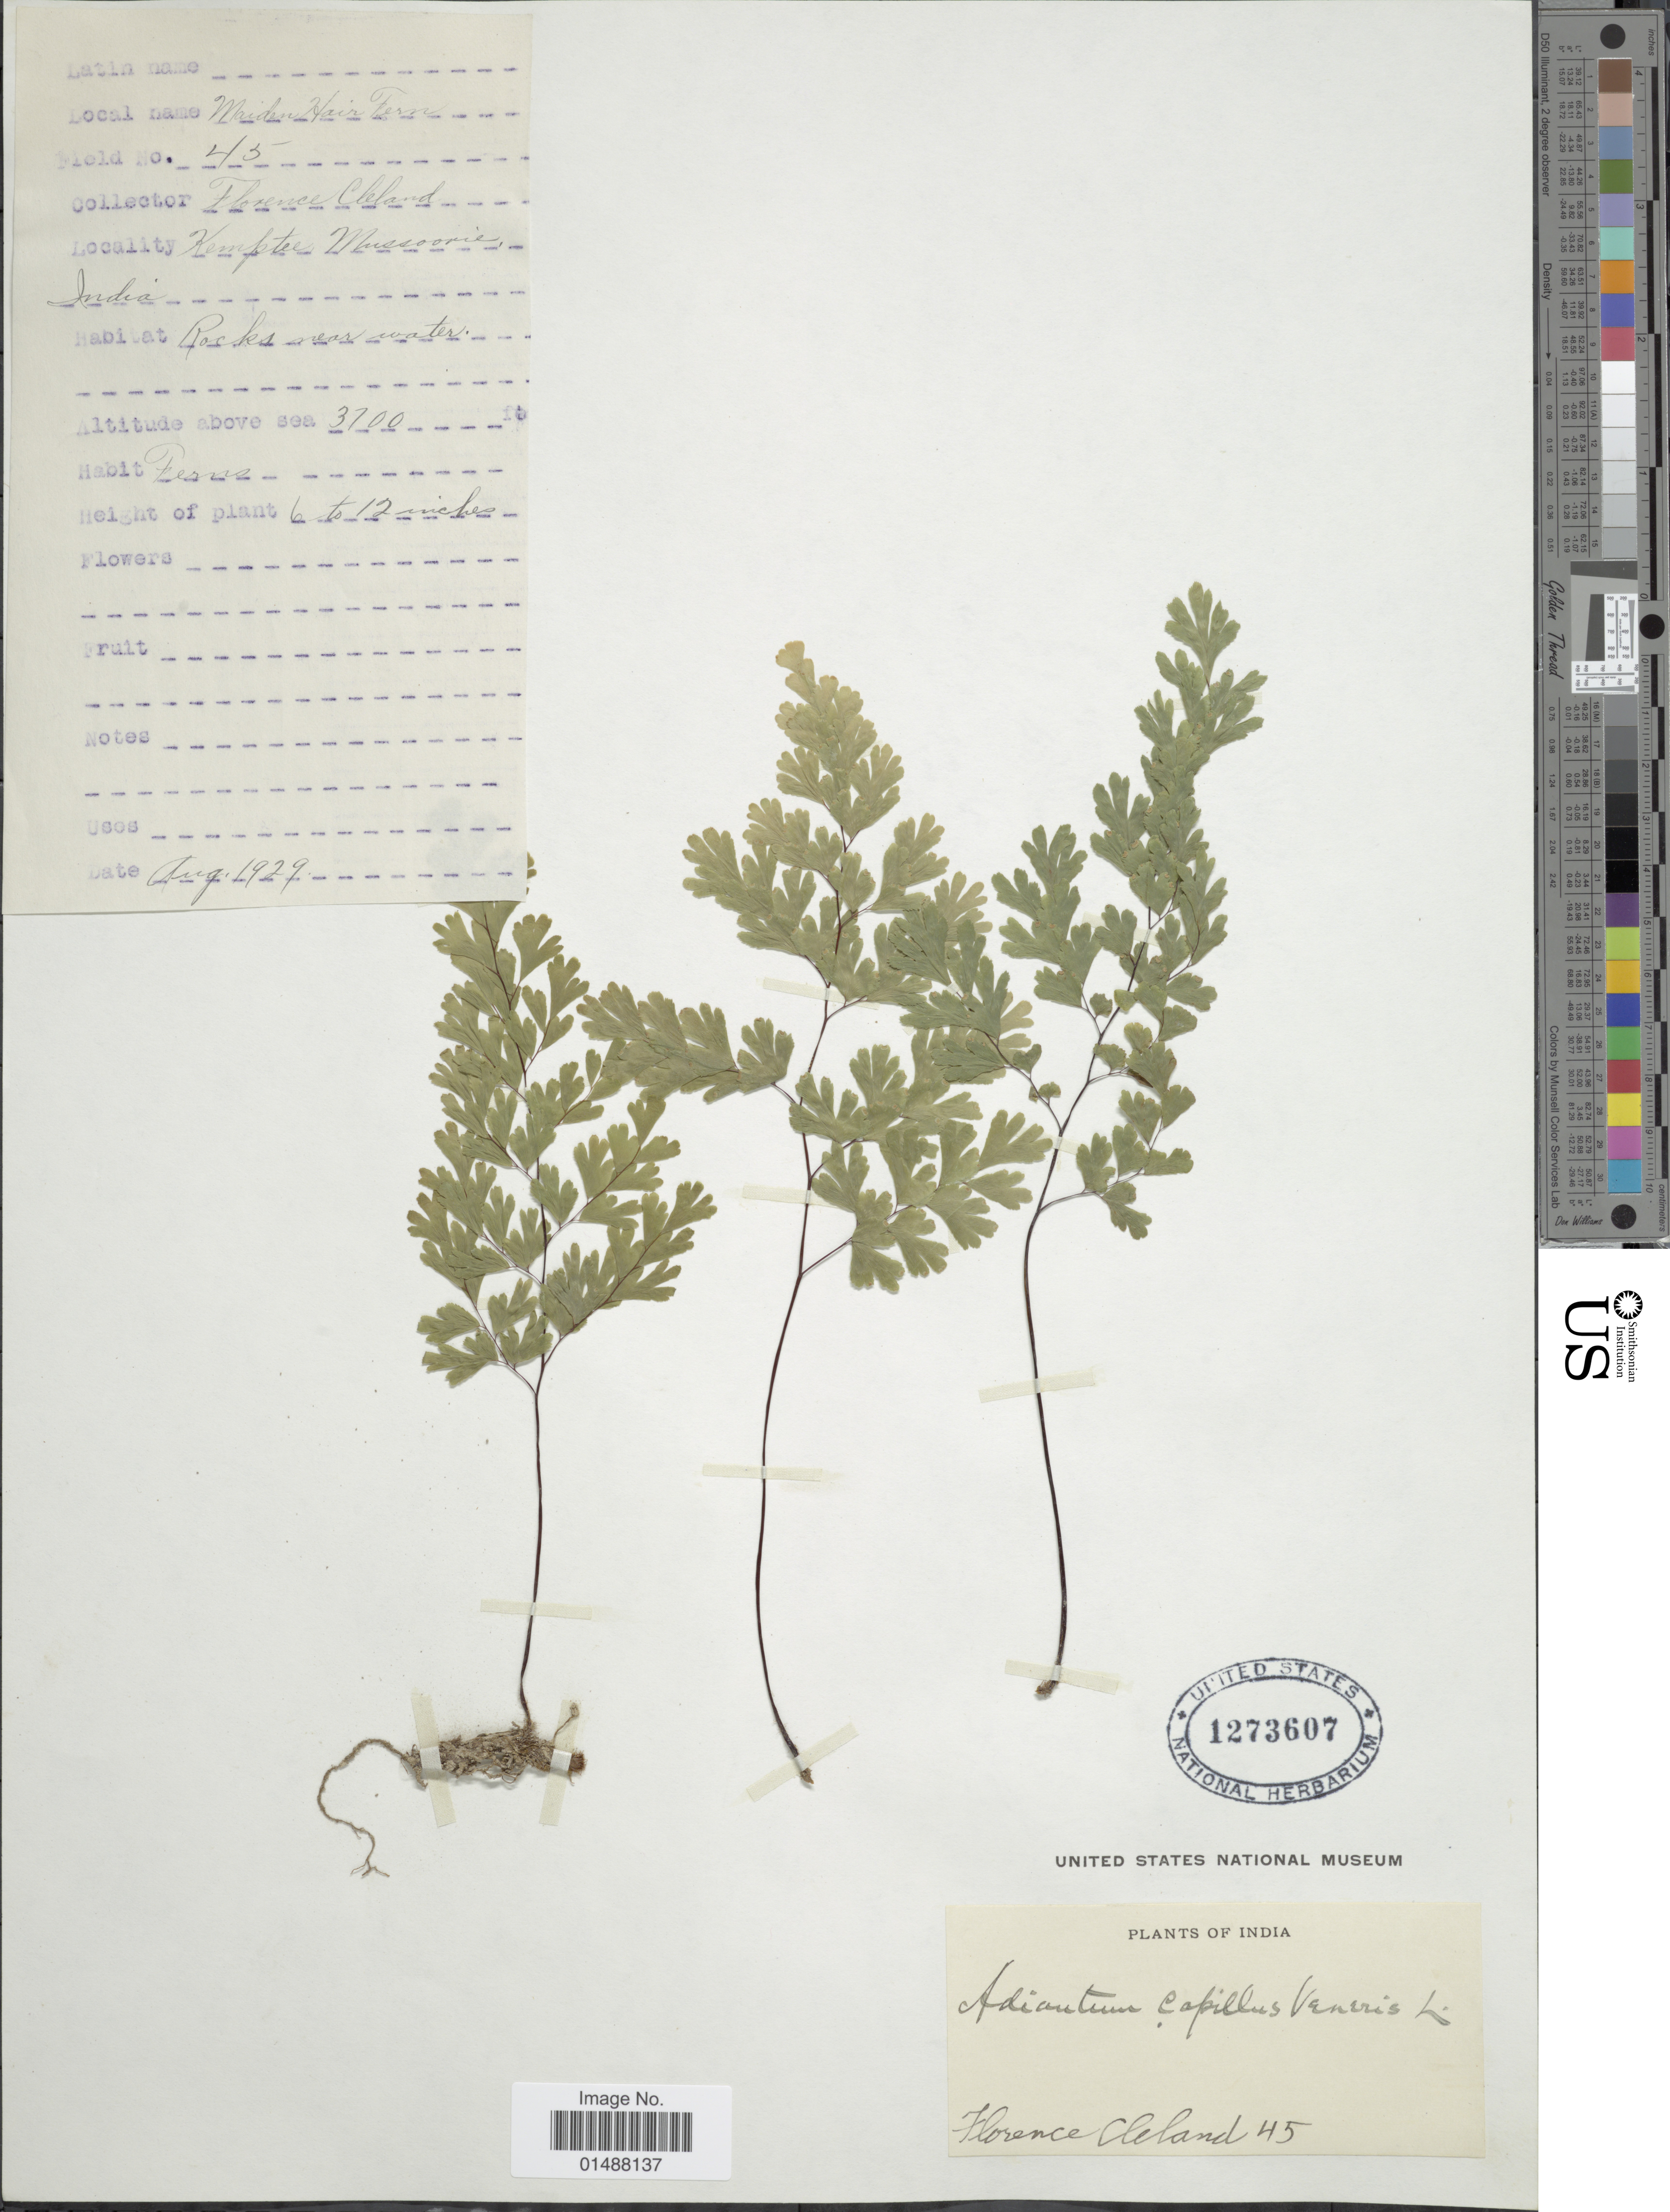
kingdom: Plantae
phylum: Tracheophyta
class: Polypodiopsida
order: Polypodiales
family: Pteridaceae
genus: Adiantum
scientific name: Adiantum capillus-veneris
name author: L.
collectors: F. Cleland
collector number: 45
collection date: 1929-08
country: India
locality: Kemptee Mussoorie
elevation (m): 1128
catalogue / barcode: US 1273607